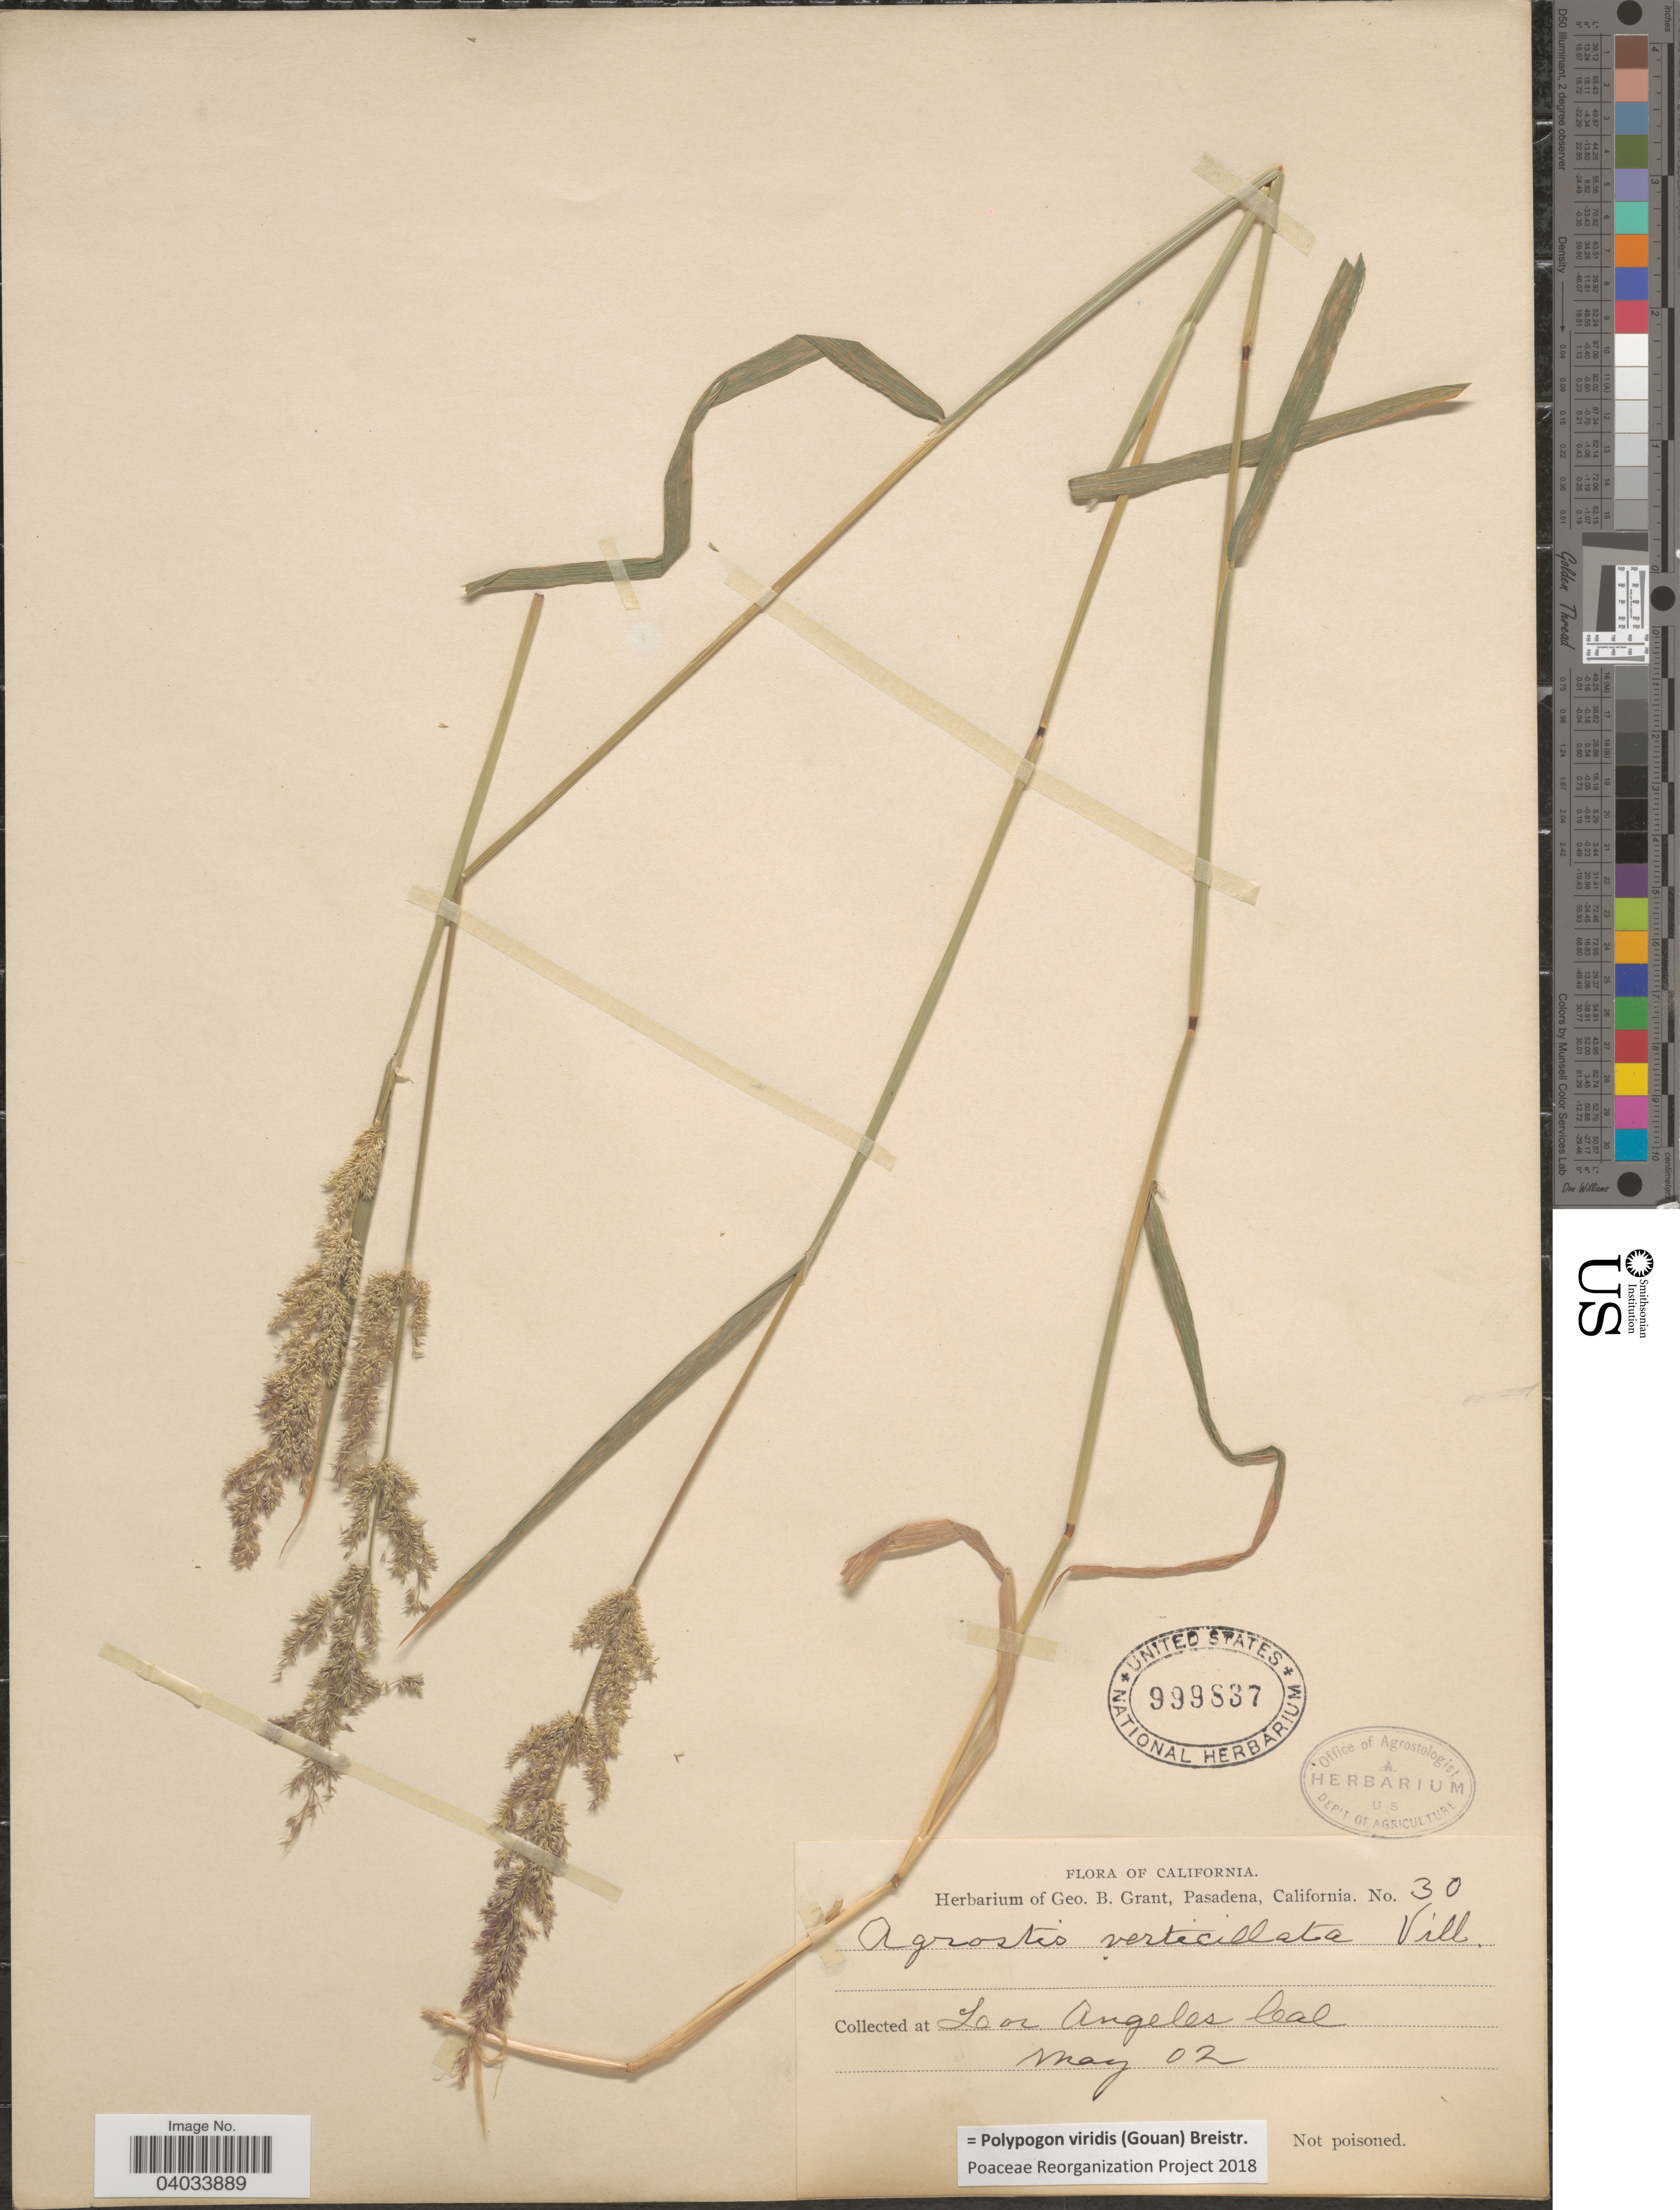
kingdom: Plantae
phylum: Tracheophyta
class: Liliopsida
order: Poales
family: Poaceae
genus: Polypogon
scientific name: Polypogon viridis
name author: (Gouan) Breistroffer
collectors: ex herb. Geo. B. Grant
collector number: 30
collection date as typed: Transcribed d/m/y: /5/2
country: United States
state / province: California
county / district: Los Angeles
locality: Los Angeles.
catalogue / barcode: US 999837